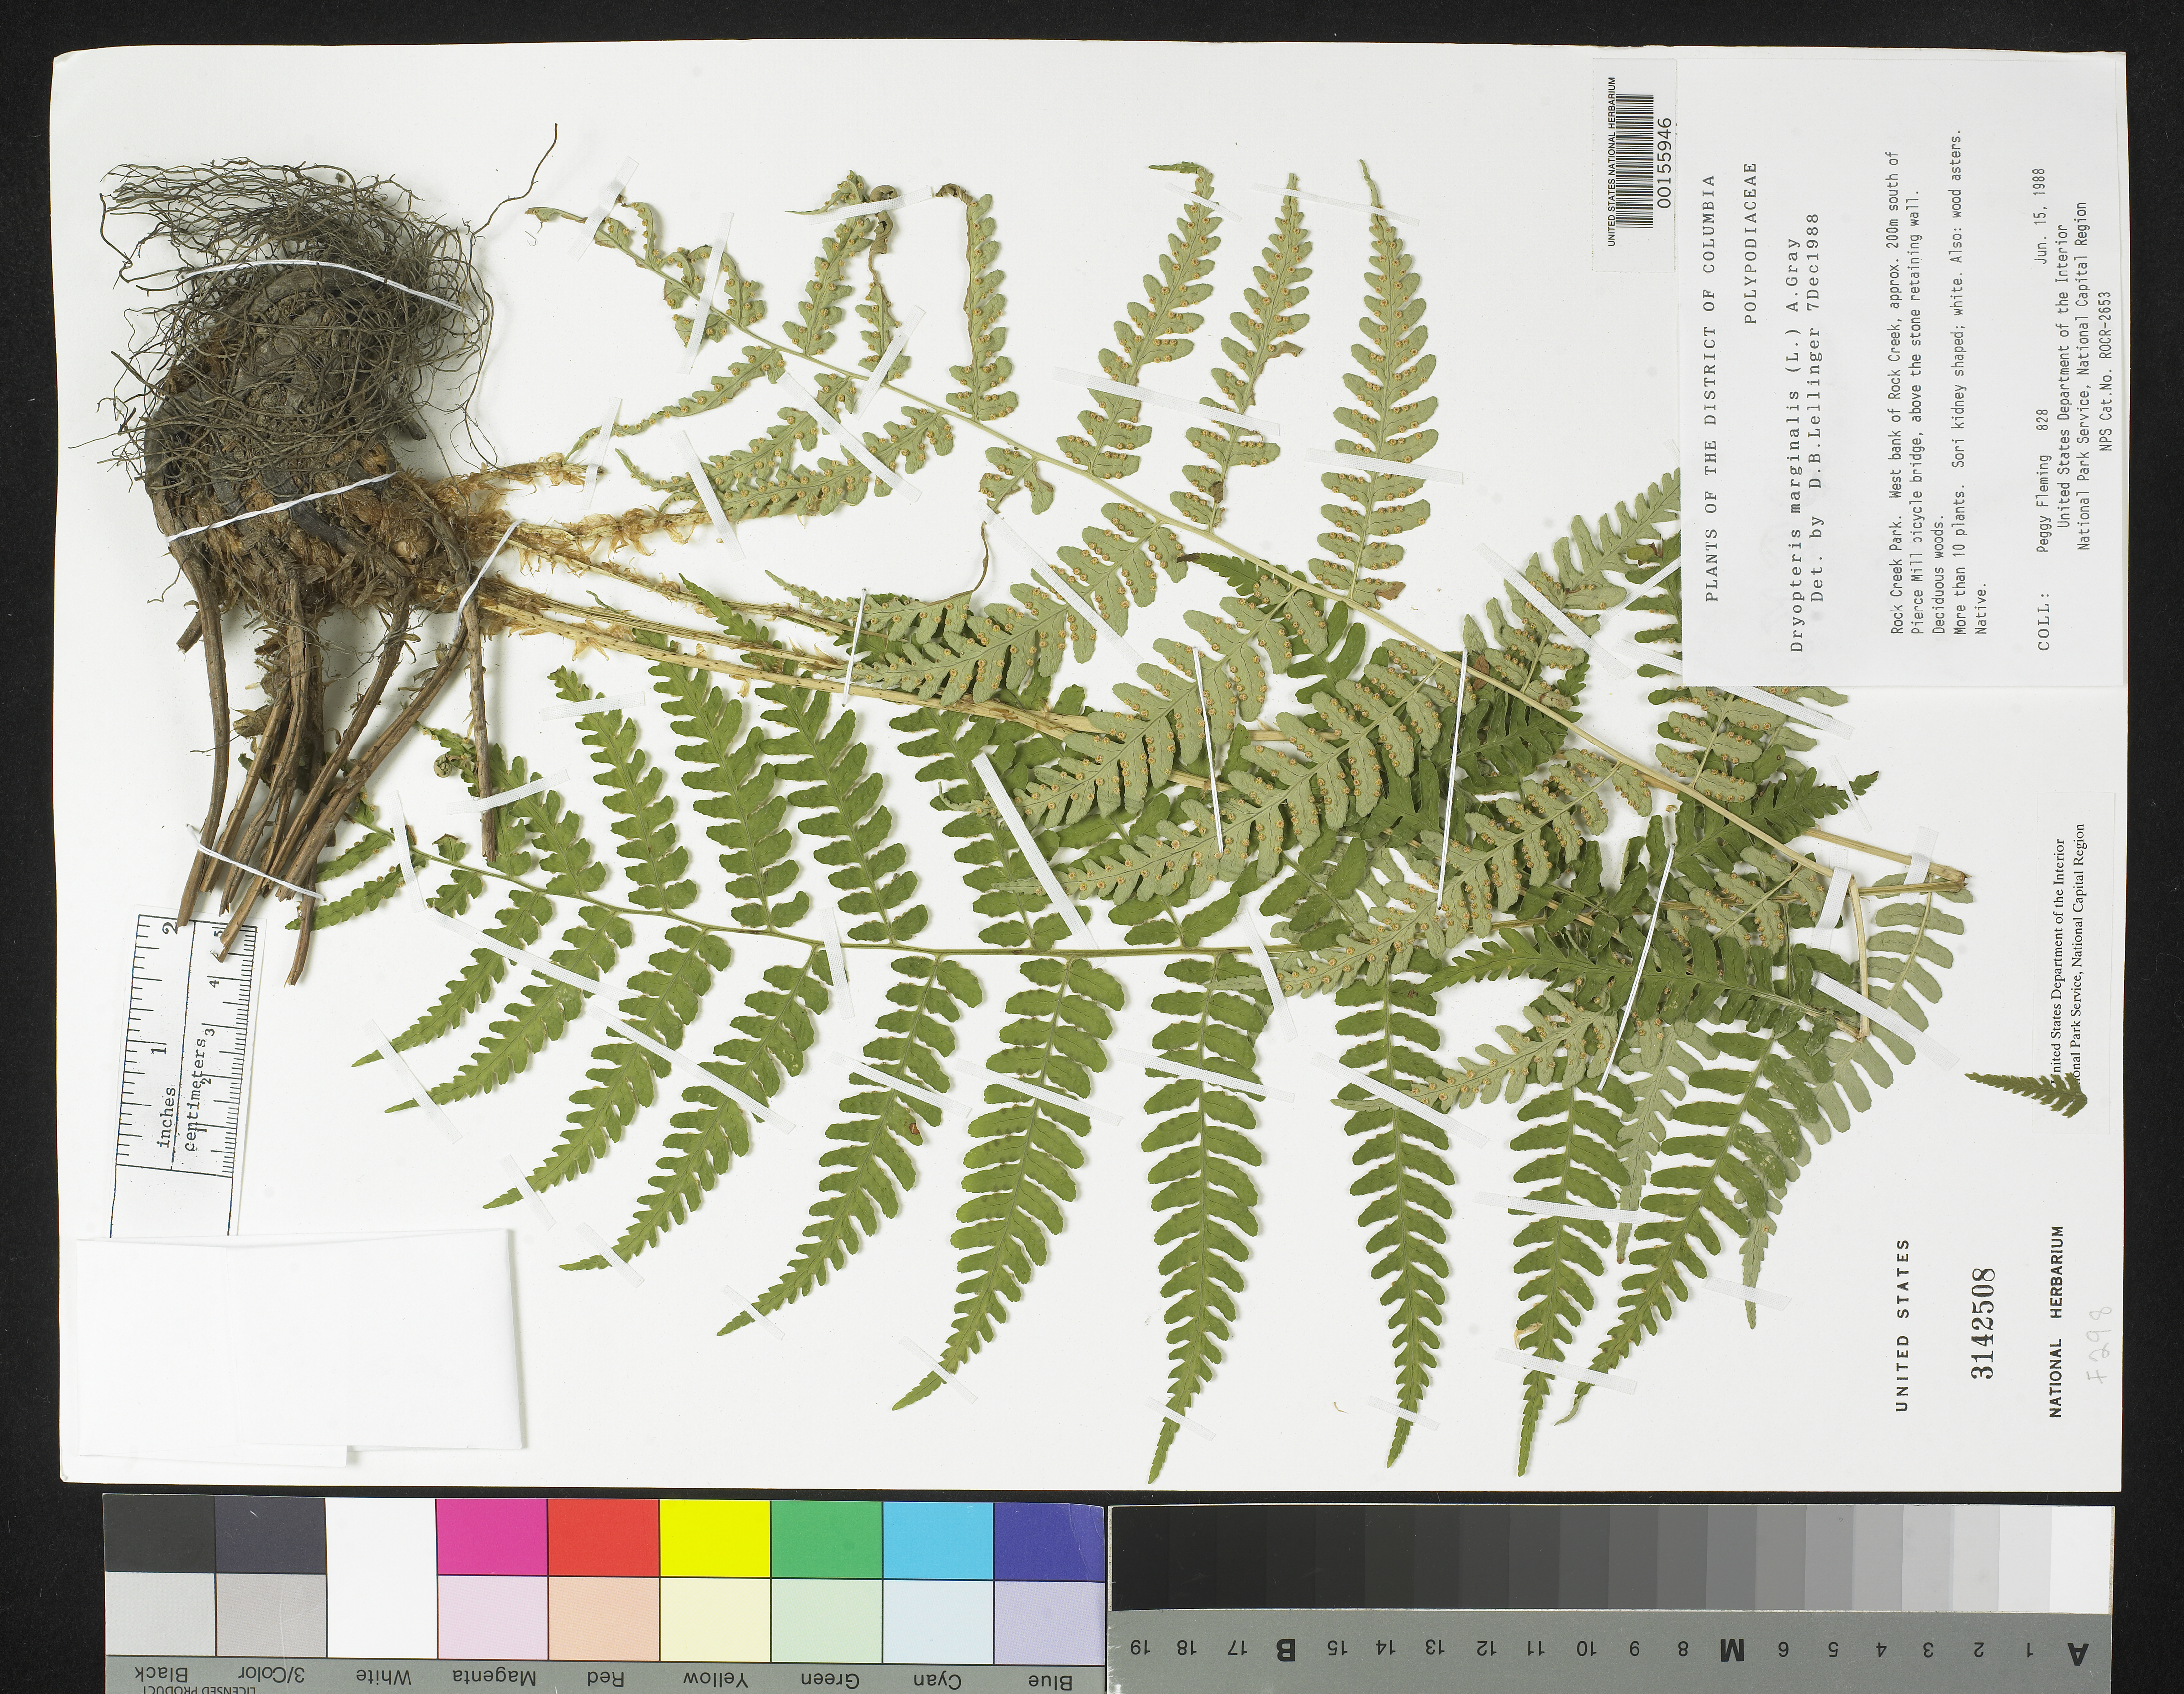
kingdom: Plantae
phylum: Tracheophyta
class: Polypodiopsida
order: Polypodiales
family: Dryopteridaceae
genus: Dryopteris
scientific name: Dryopteris marginalis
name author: (L.) A. Gray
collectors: P. Fleming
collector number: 828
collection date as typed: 15 Jun 1988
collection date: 1988-06-15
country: United States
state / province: District of Columbia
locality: Rock Creek Park, S of Pierce Mill Bicycle Bridge Rock Creek Park and Vicinity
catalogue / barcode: US 3142508